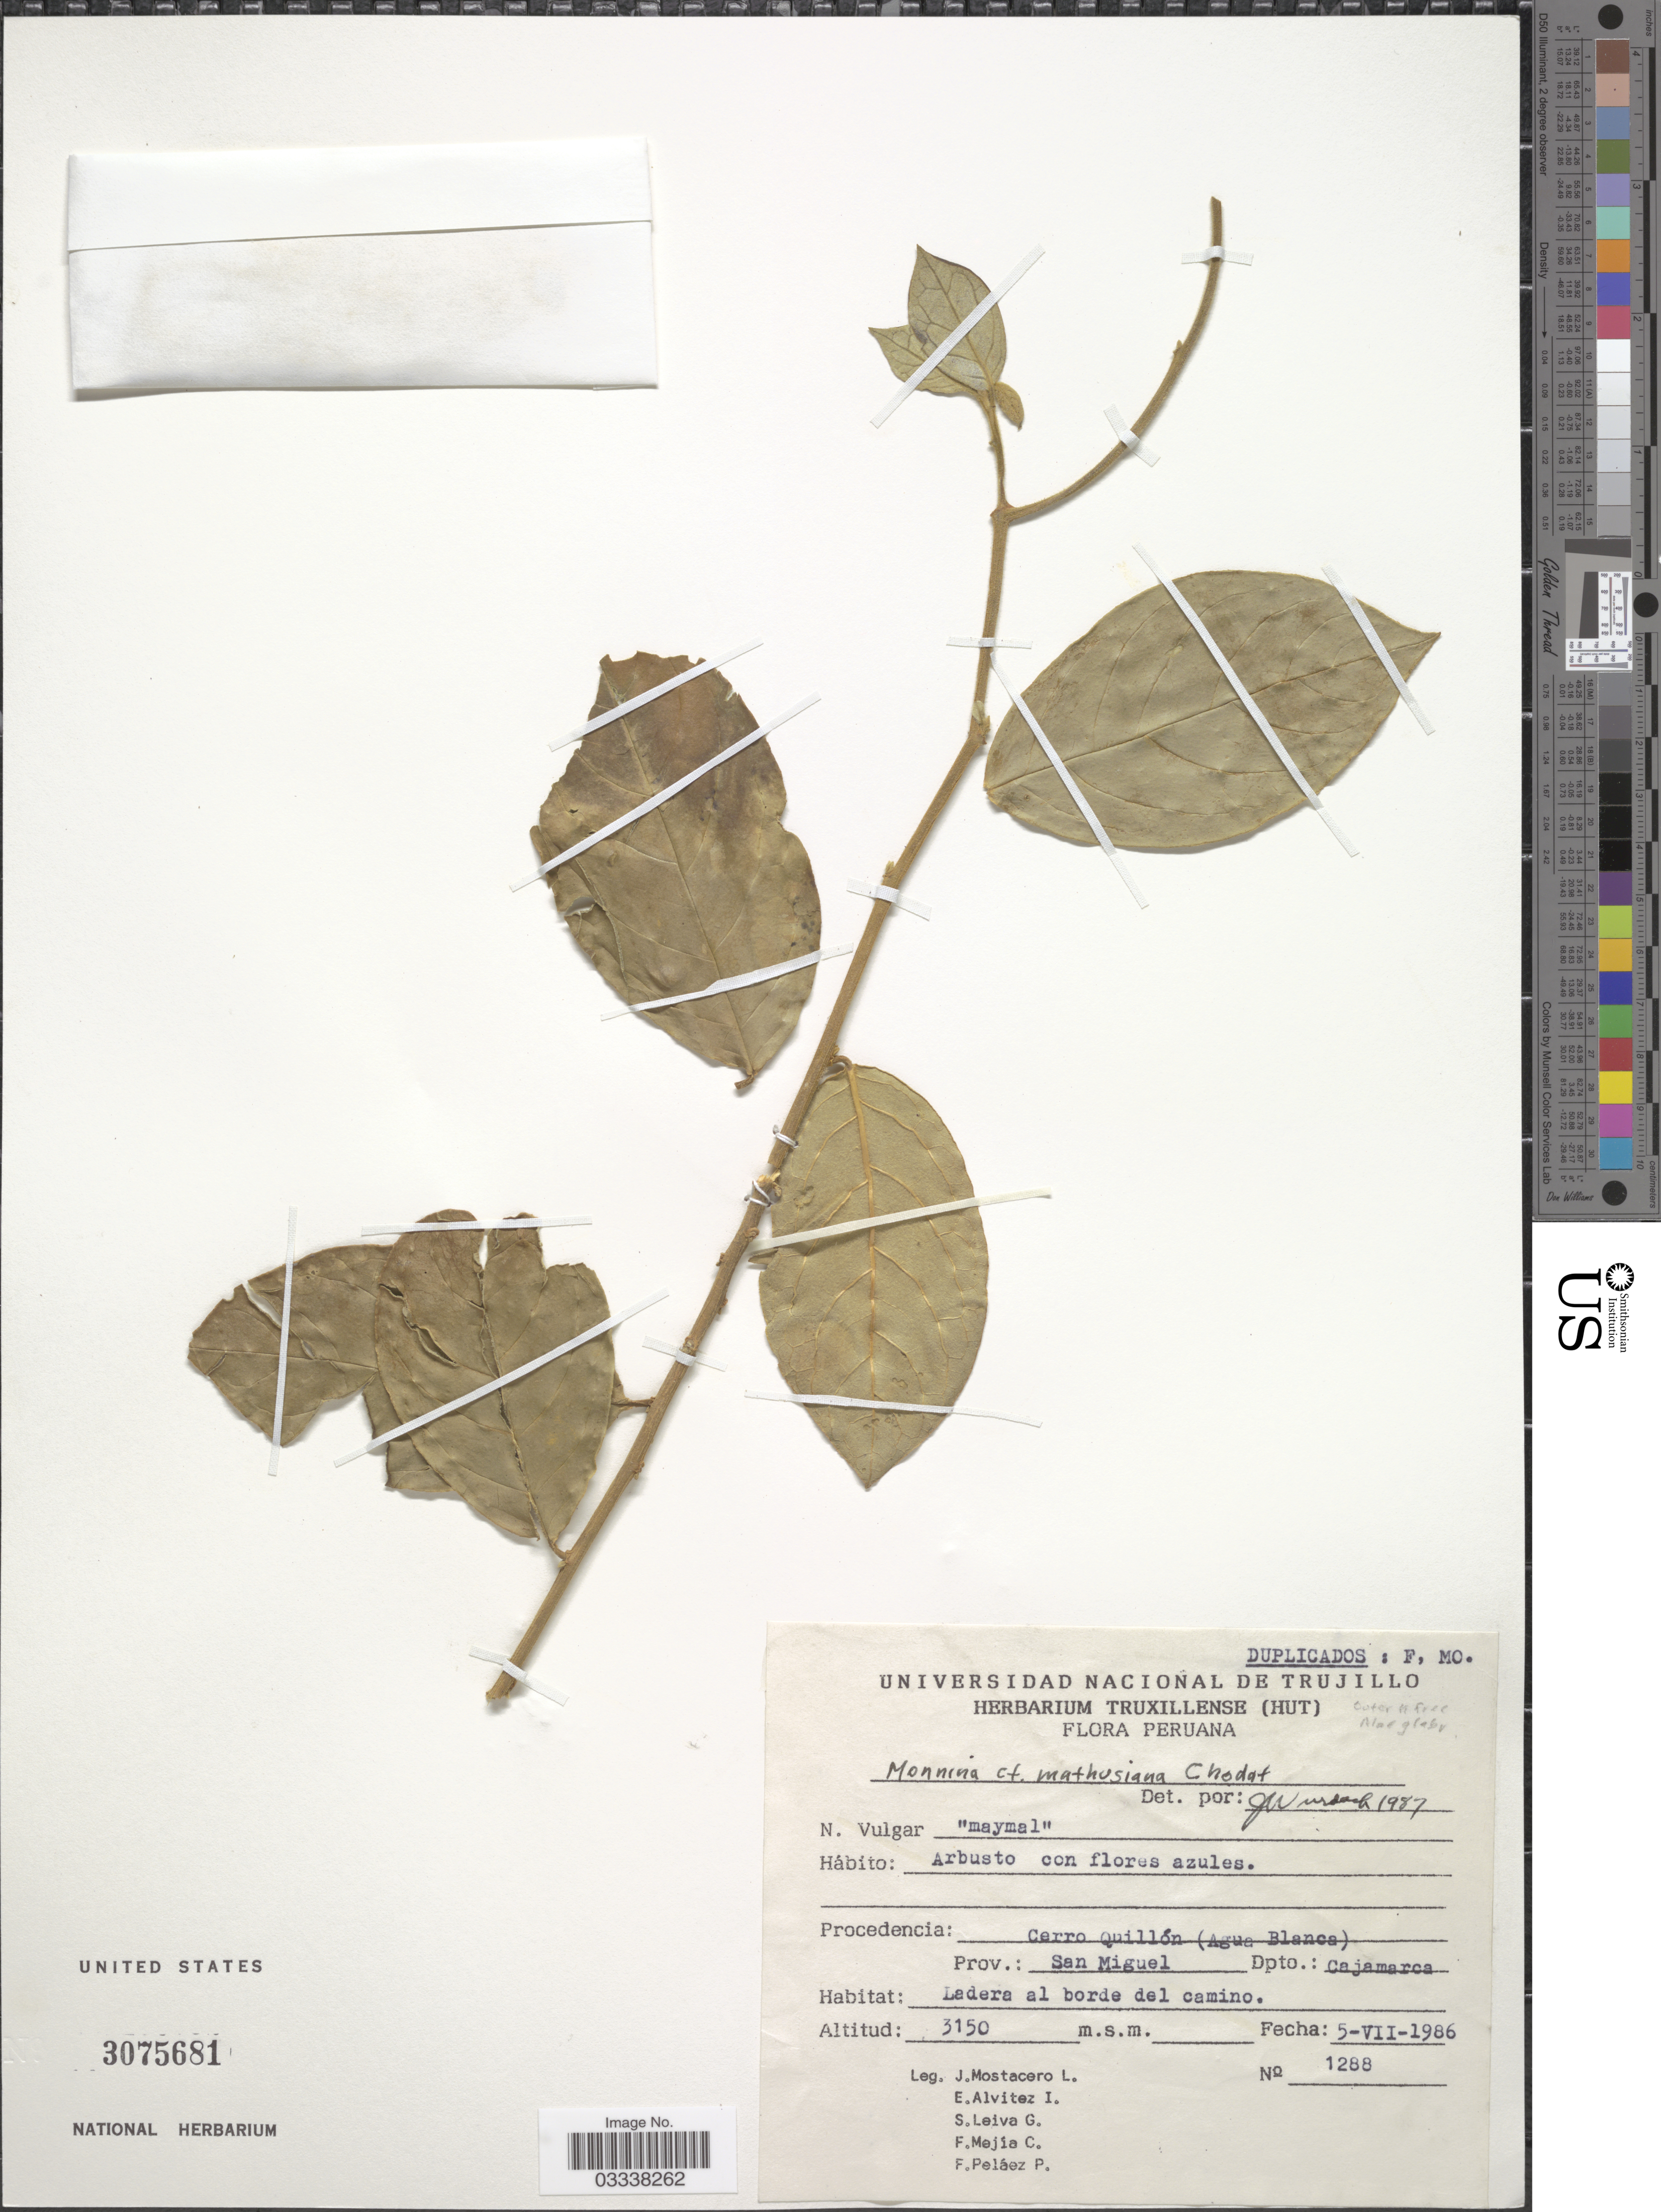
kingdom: Plantae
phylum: Tracheophyta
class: Magnoliopsida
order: Fabales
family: Polygalaceae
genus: Monnina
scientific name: Monnina mathusiana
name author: Chodat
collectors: J. Mostacero L., E. Alvitez I., S. Leiva G., F. Mejia C. & F. Pelaez P.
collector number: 1288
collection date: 1986-07-05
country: Peru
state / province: Cajamarca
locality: Cerro Quillón (Agua Blanca). Prov.: San Miguel, Dpto.: Cajamarca.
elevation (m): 3150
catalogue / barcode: US 3075681